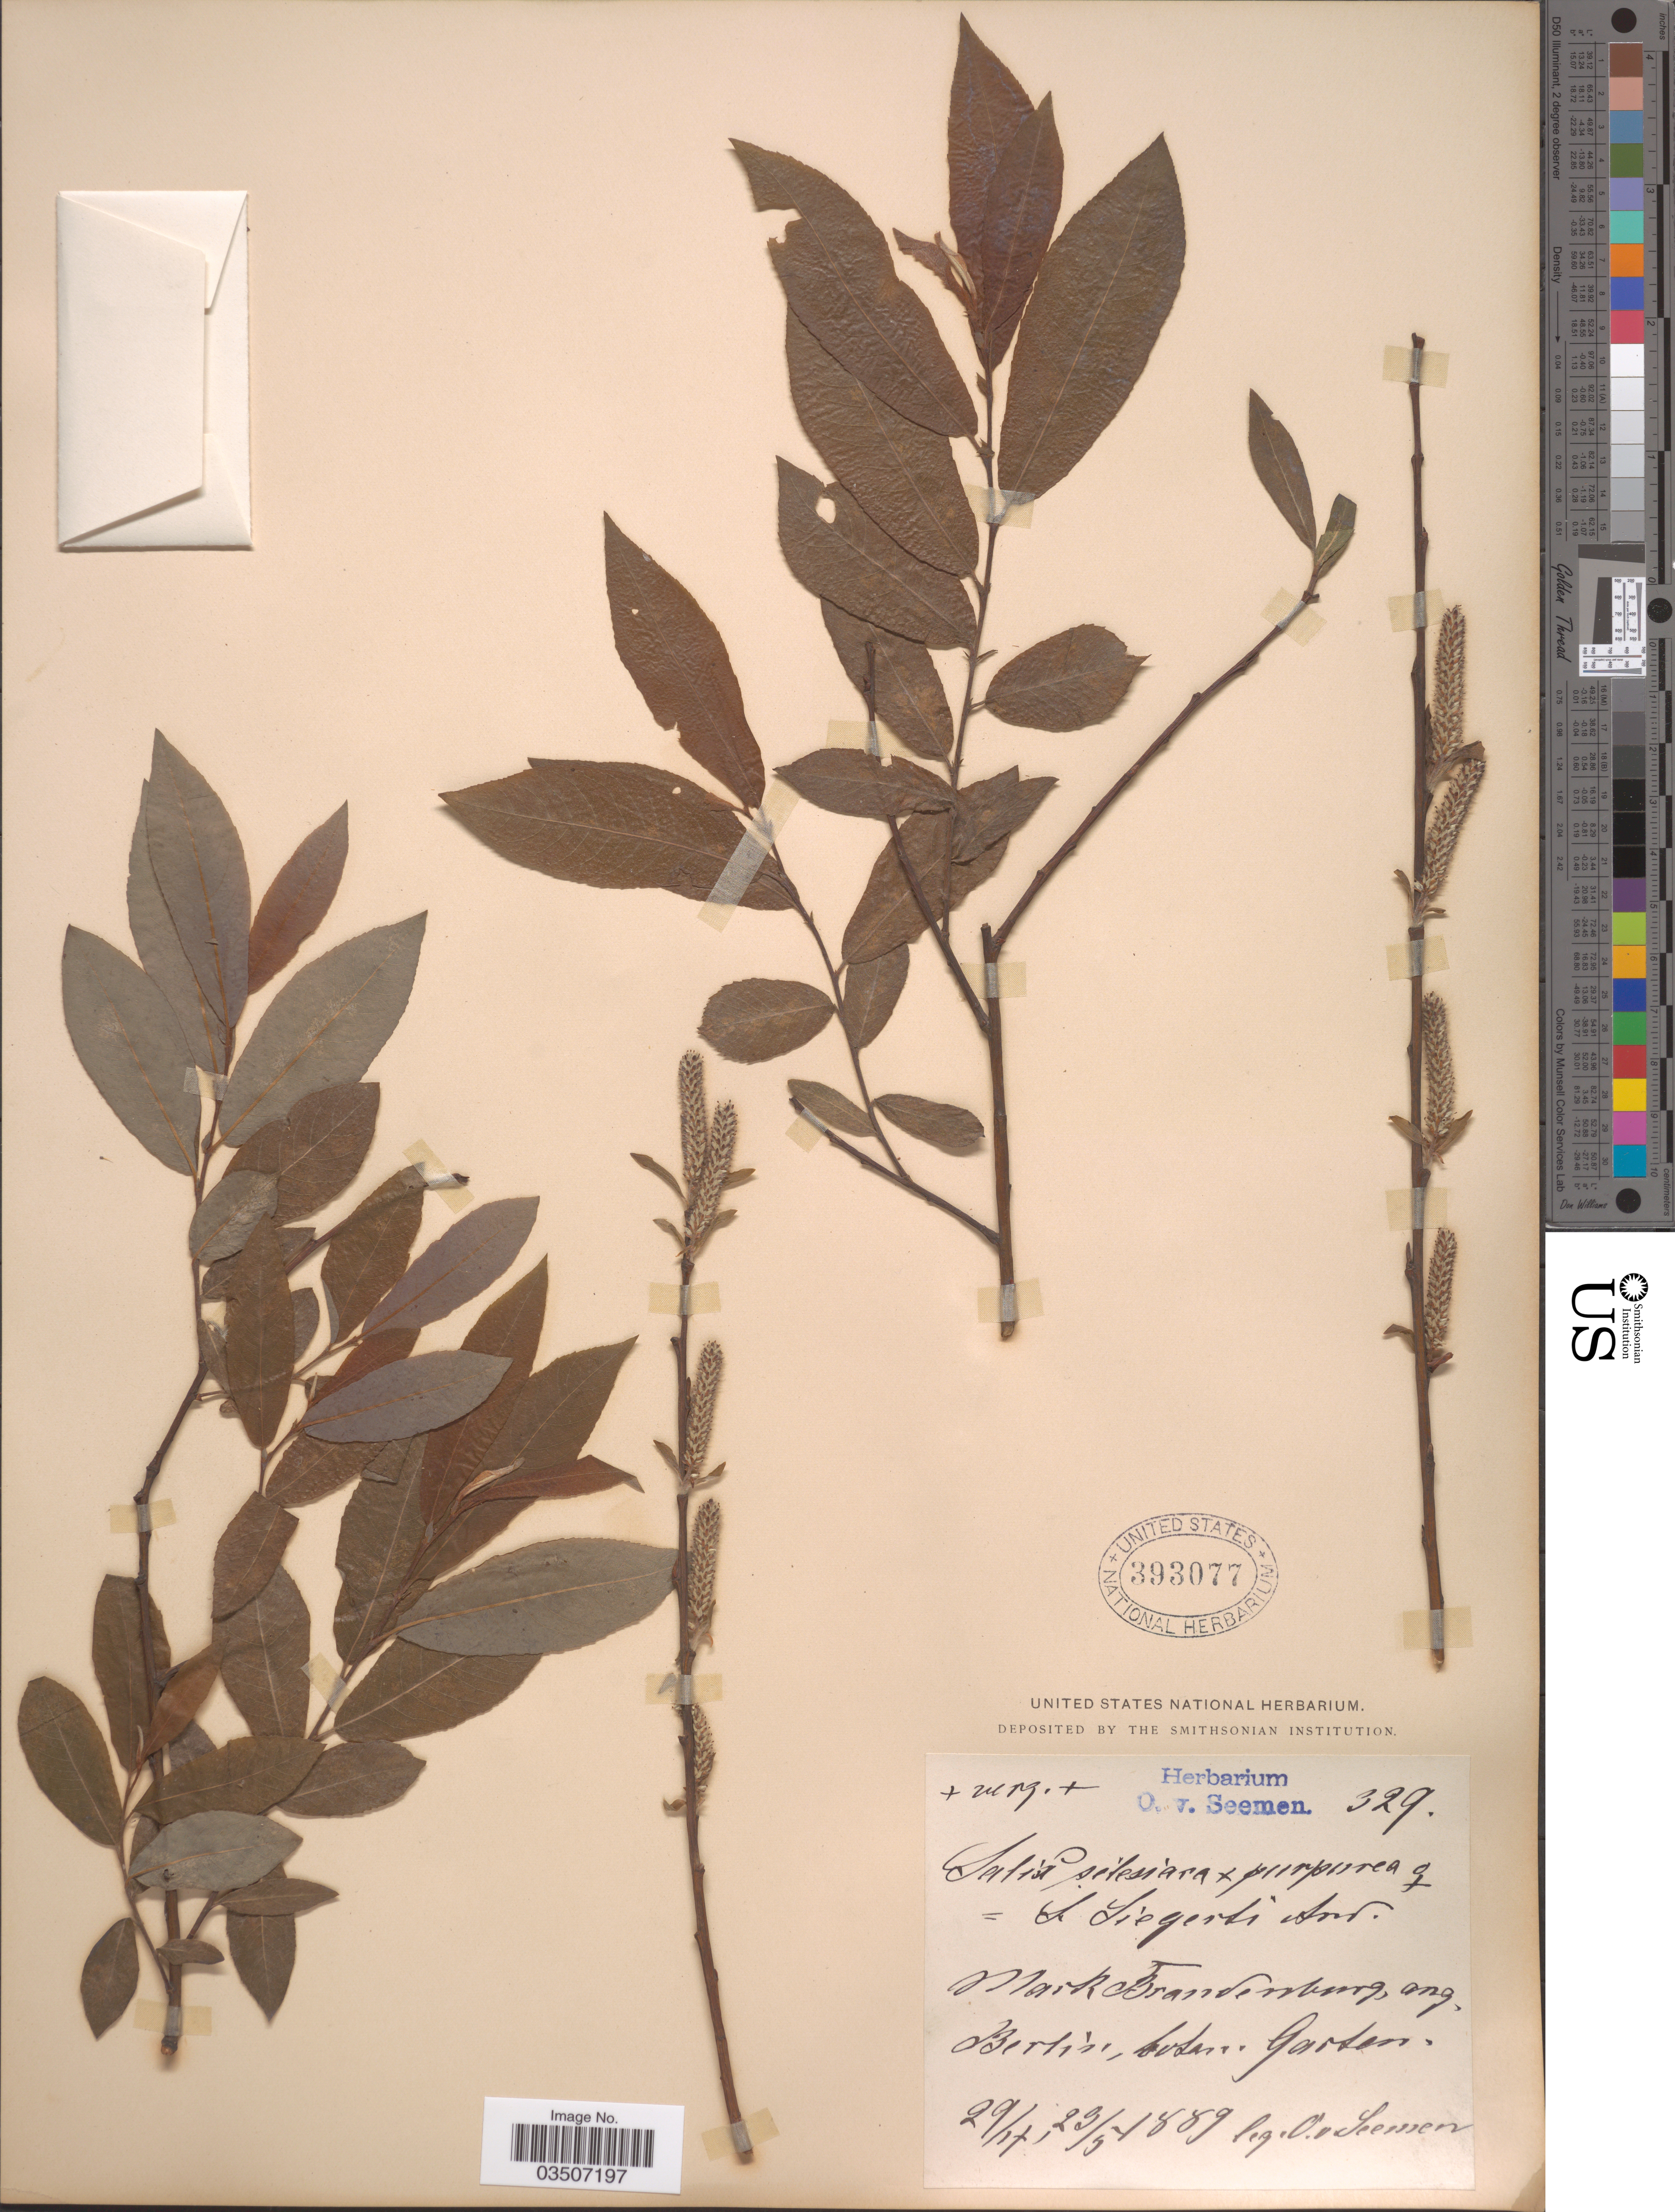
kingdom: Plantae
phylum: Tracheophyta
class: Magnoliopsida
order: Malpighiales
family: Salicaceae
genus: Salix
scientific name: Salix silesiaca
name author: Willd.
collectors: K. O. von Seemen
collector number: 329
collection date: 1889-01-29/1889-05-23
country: Germany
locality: Mark Brandenburg, ang. [interpreted] Berlin, botan. Garten.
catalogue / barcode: US 393077